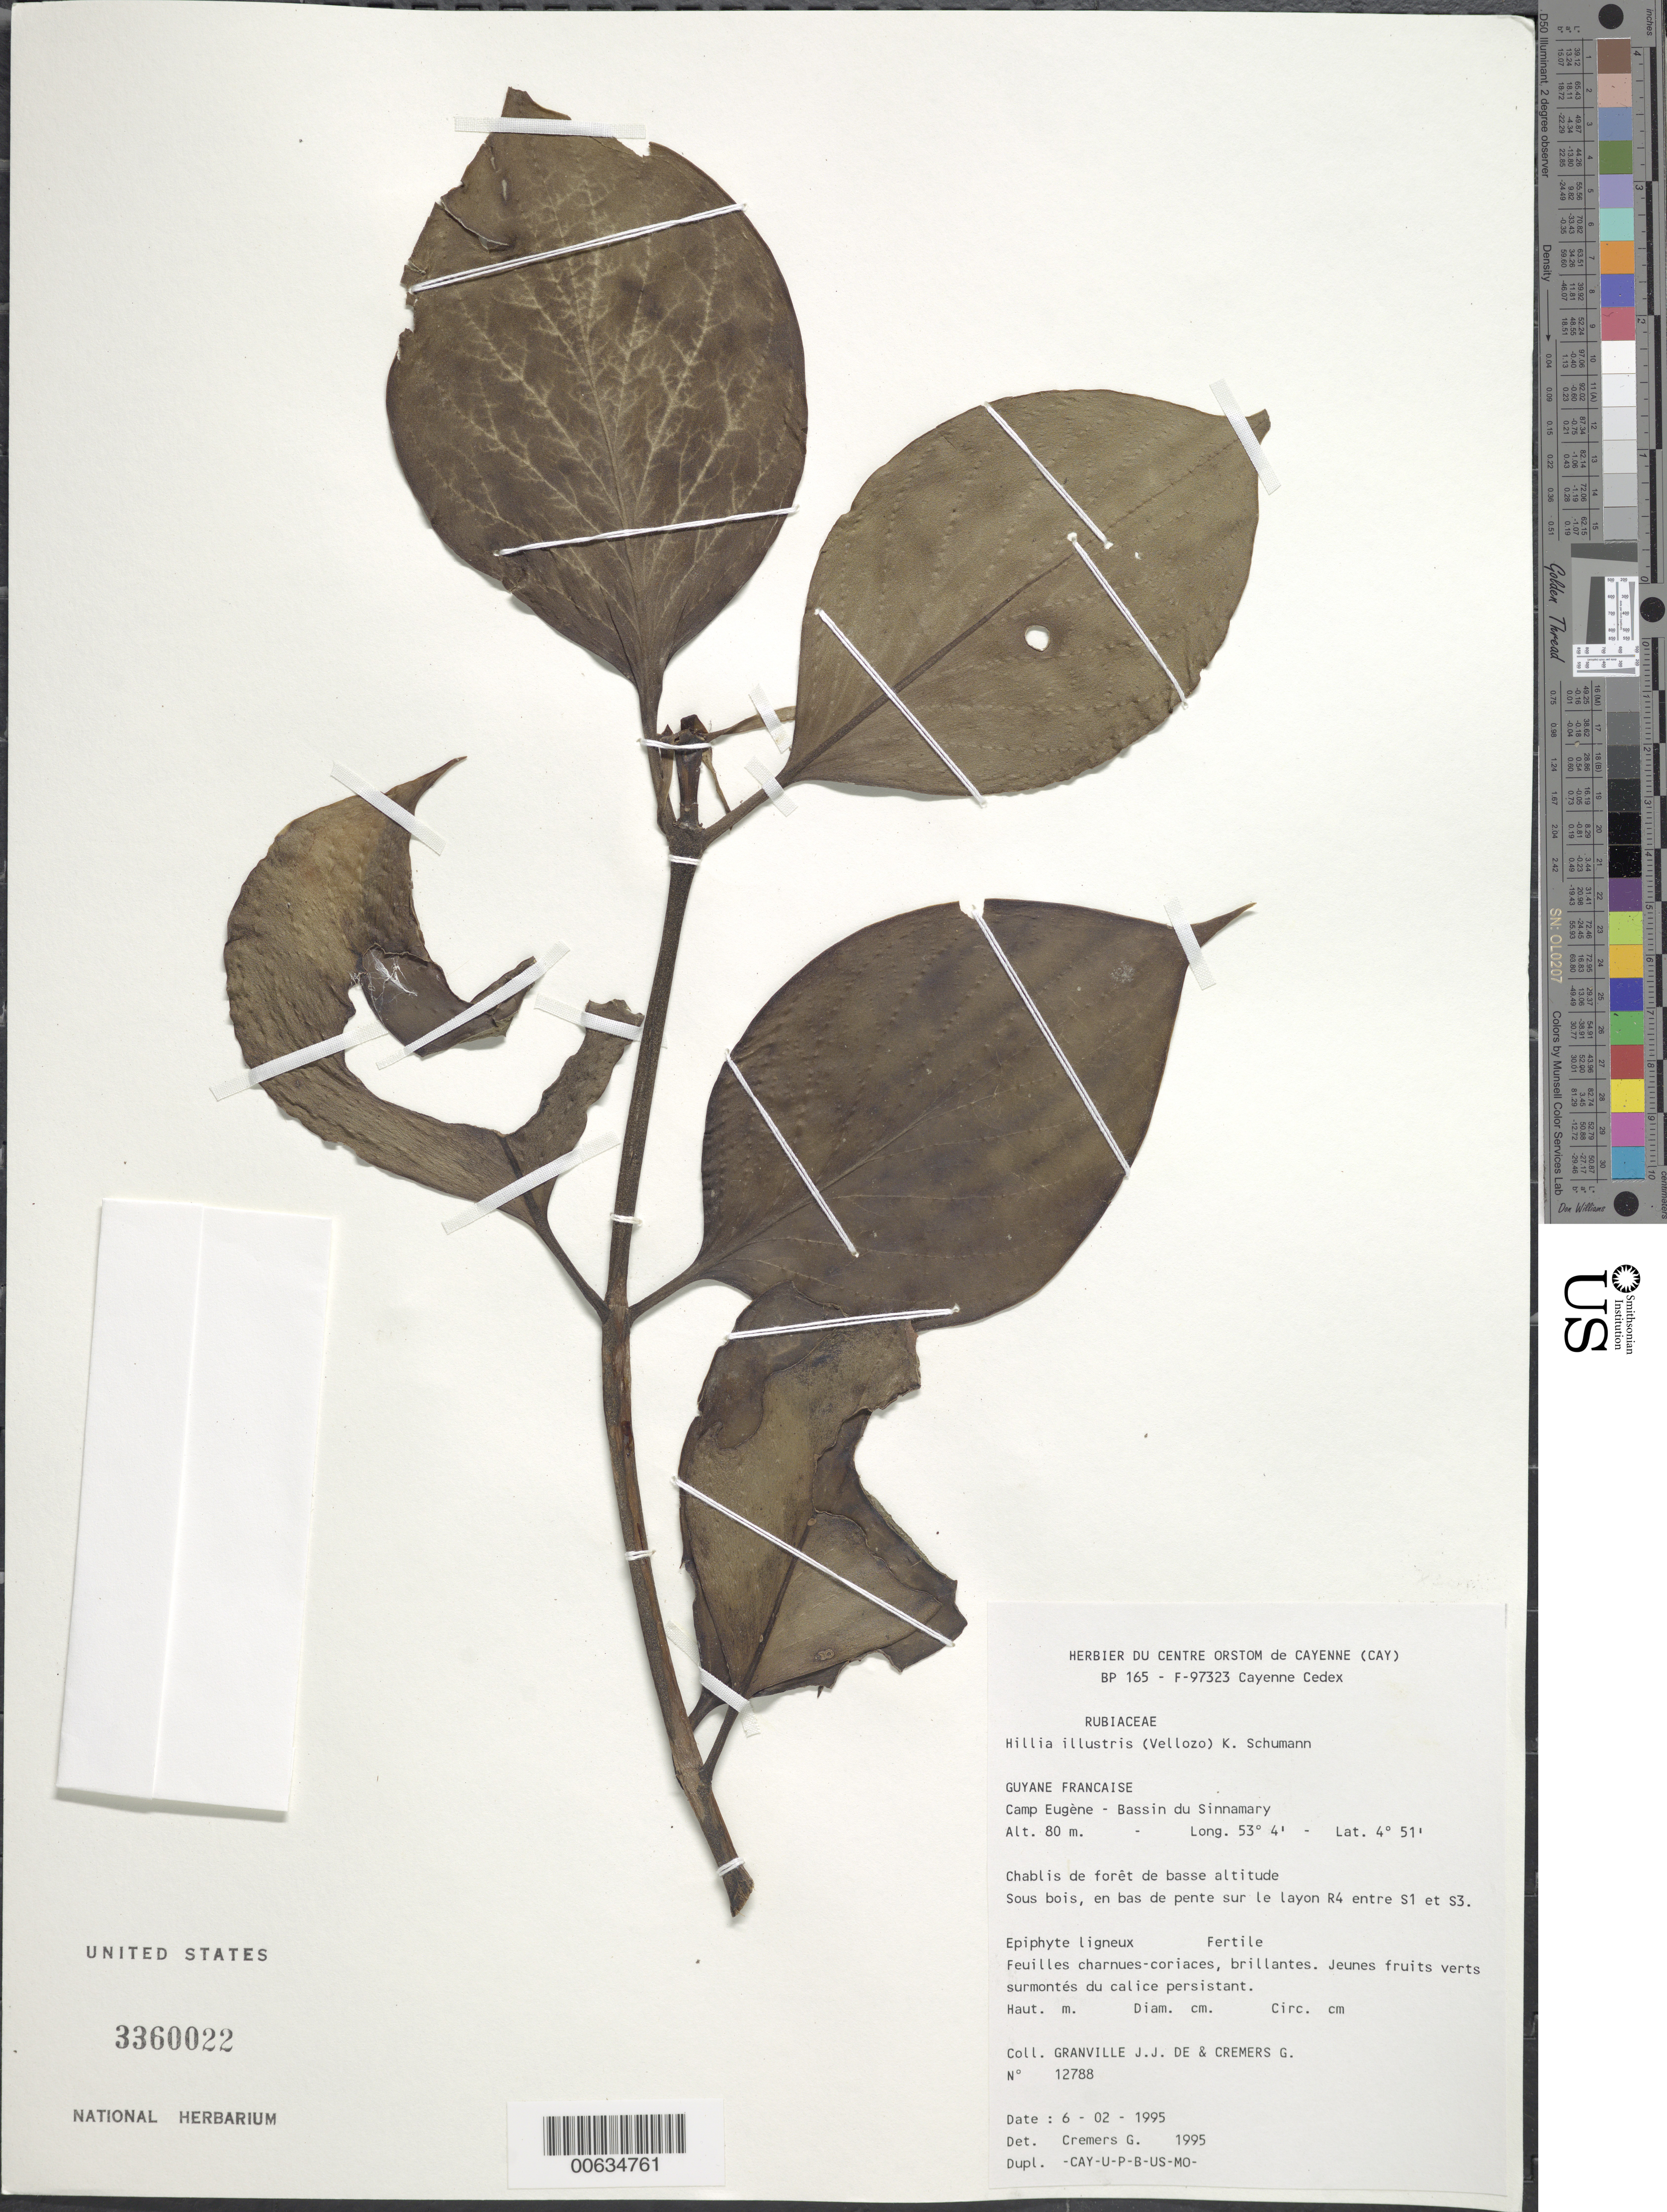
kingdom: Plantae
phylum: Tracheophyta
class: Magnoliopsida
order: Gentianales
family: Rubiaceae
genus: Hillia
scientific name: Hillia illustris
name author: (Vell.) K. Schum.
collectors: J.-J. de Granville & G. Cremers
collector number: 12788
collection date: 1995-02-06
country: French Guiana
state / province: Cayenne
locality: BP 165 - F 97323 Cayenne Cedex, Guyane Francaise, Camp Eugene, Bassin du Sinnamary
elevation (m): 80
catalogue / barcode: US 3360022